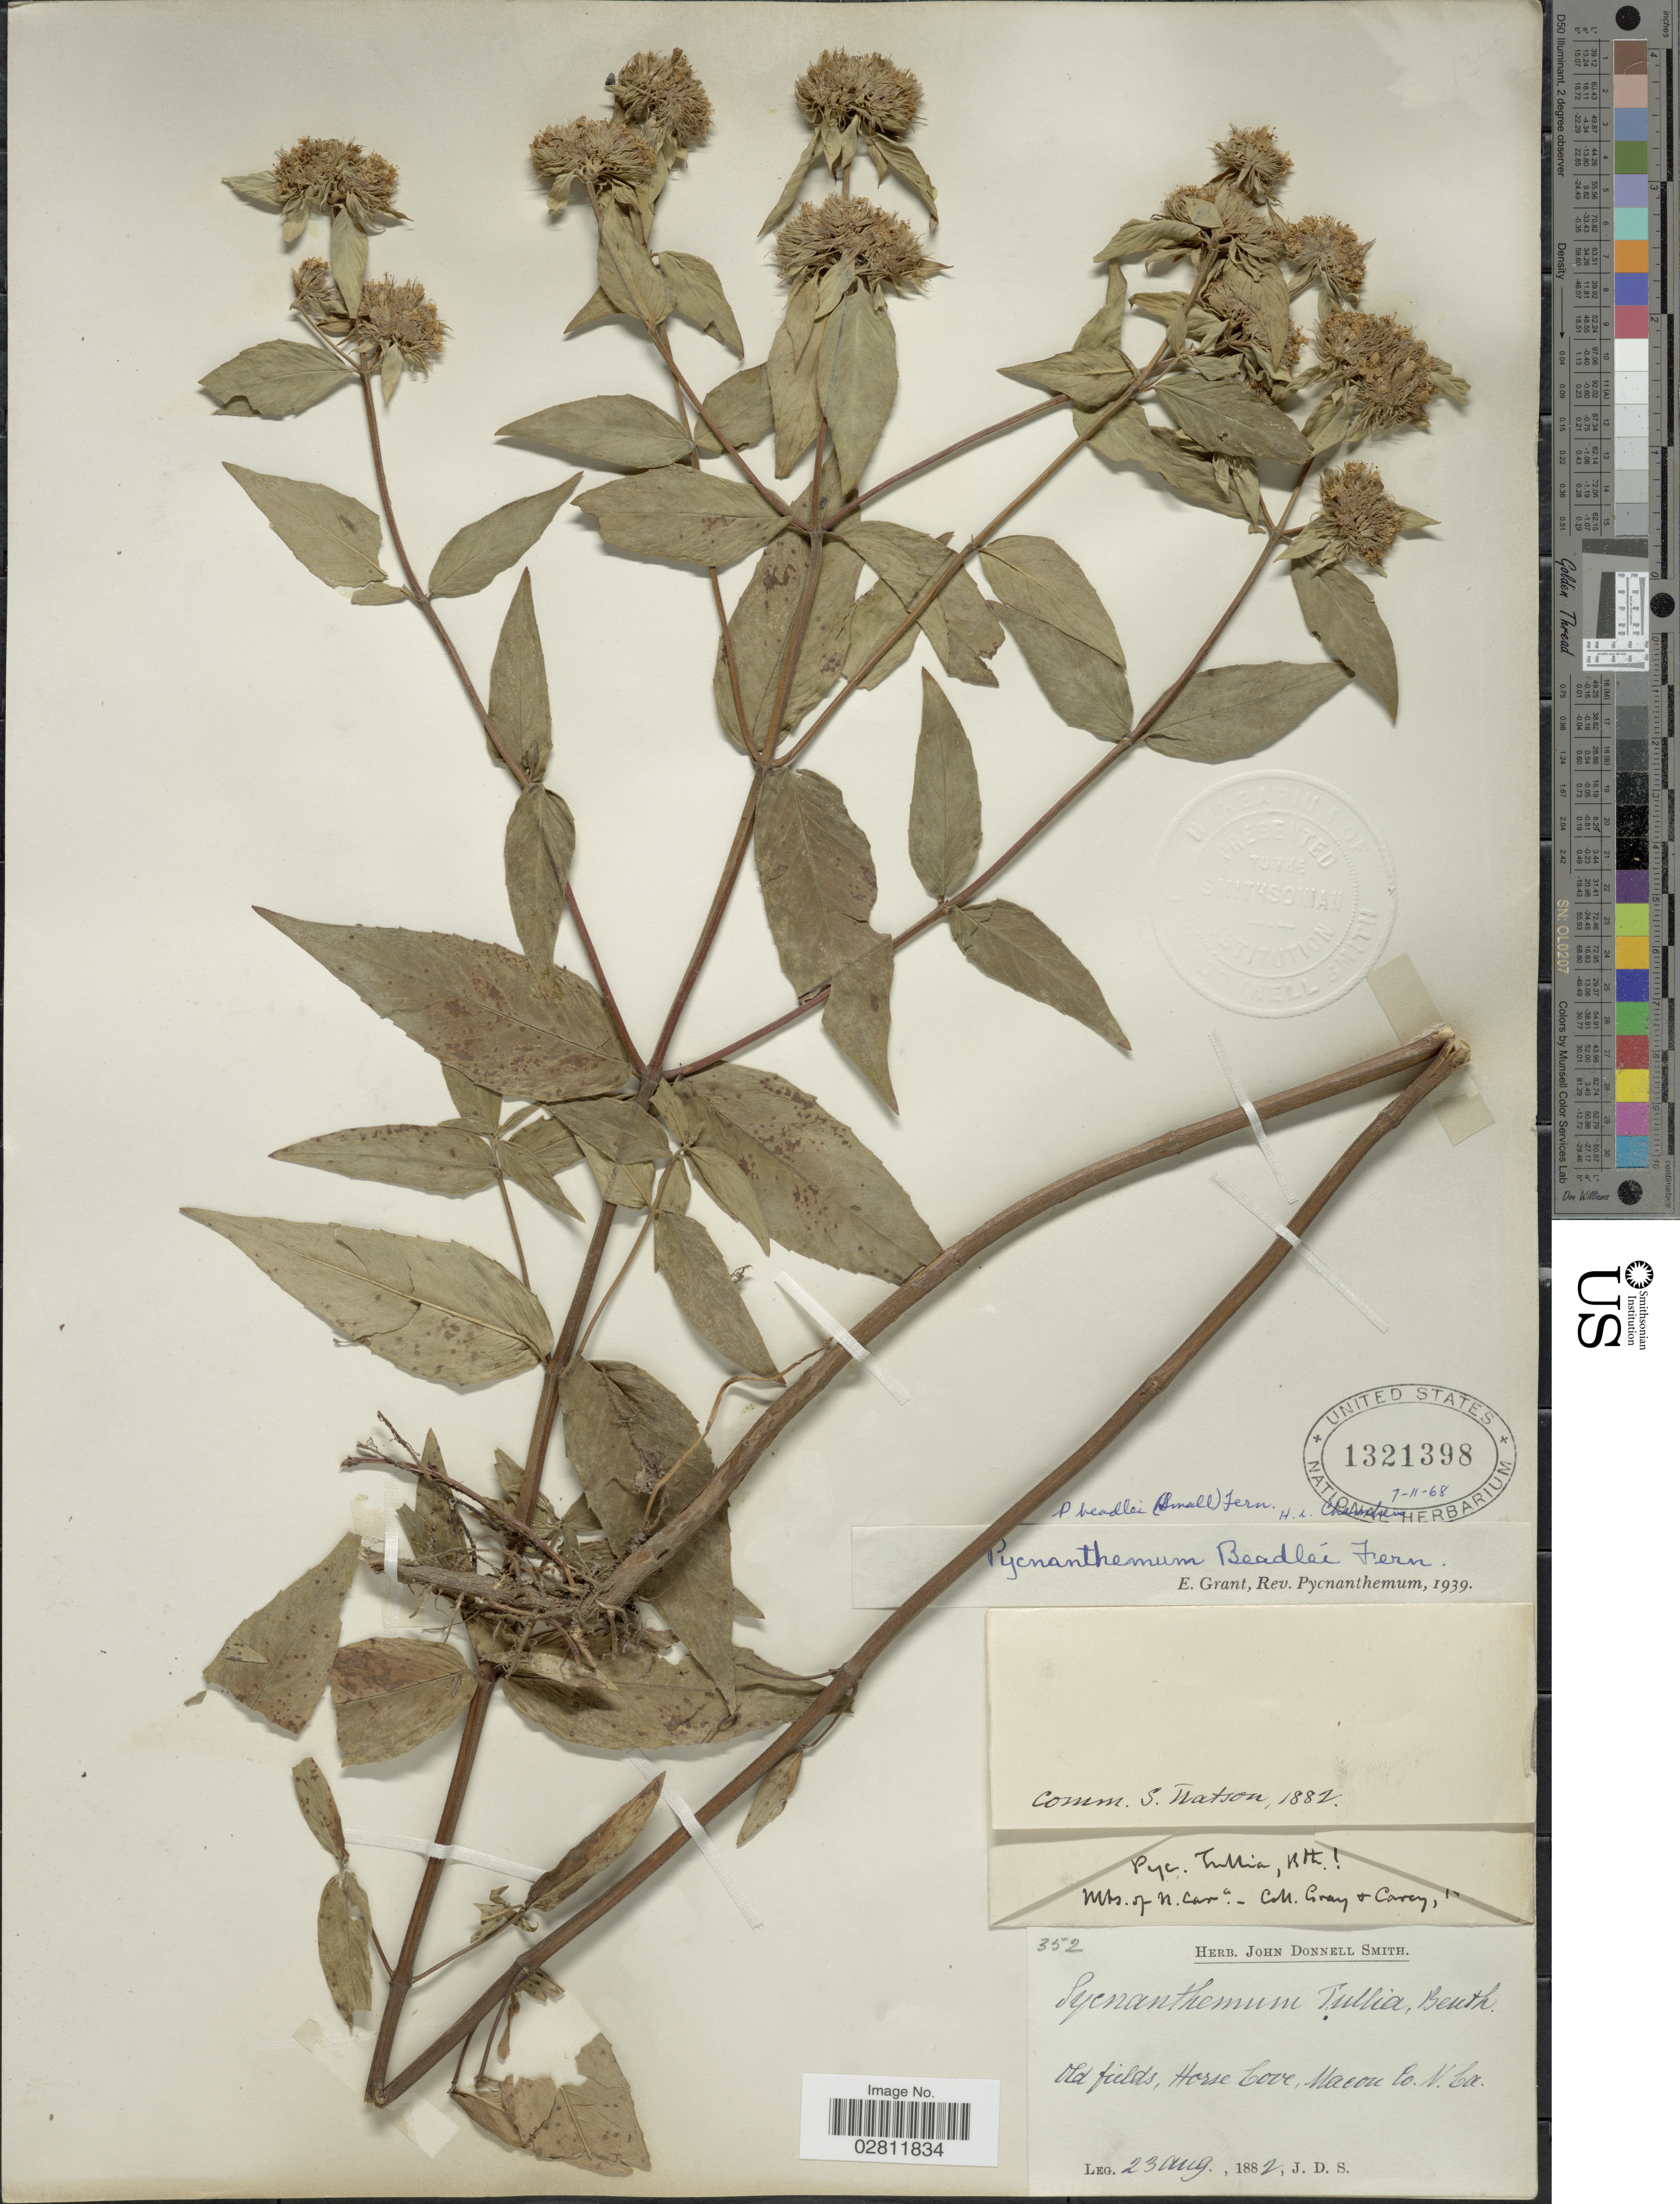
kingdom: Plantae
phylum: Tracheophyta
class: Magnoliopsida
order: Lamiales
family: Lamiaceae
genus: Pycnanthemum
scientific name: Pycnanthemum beadlei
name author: (Small) Fernald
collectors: J. Donnell Smith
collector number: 352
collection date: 1882-08-23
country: United States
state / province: North Carolina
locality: Old fields, Horse Cove, Macon Co.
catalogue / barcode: US 1321398